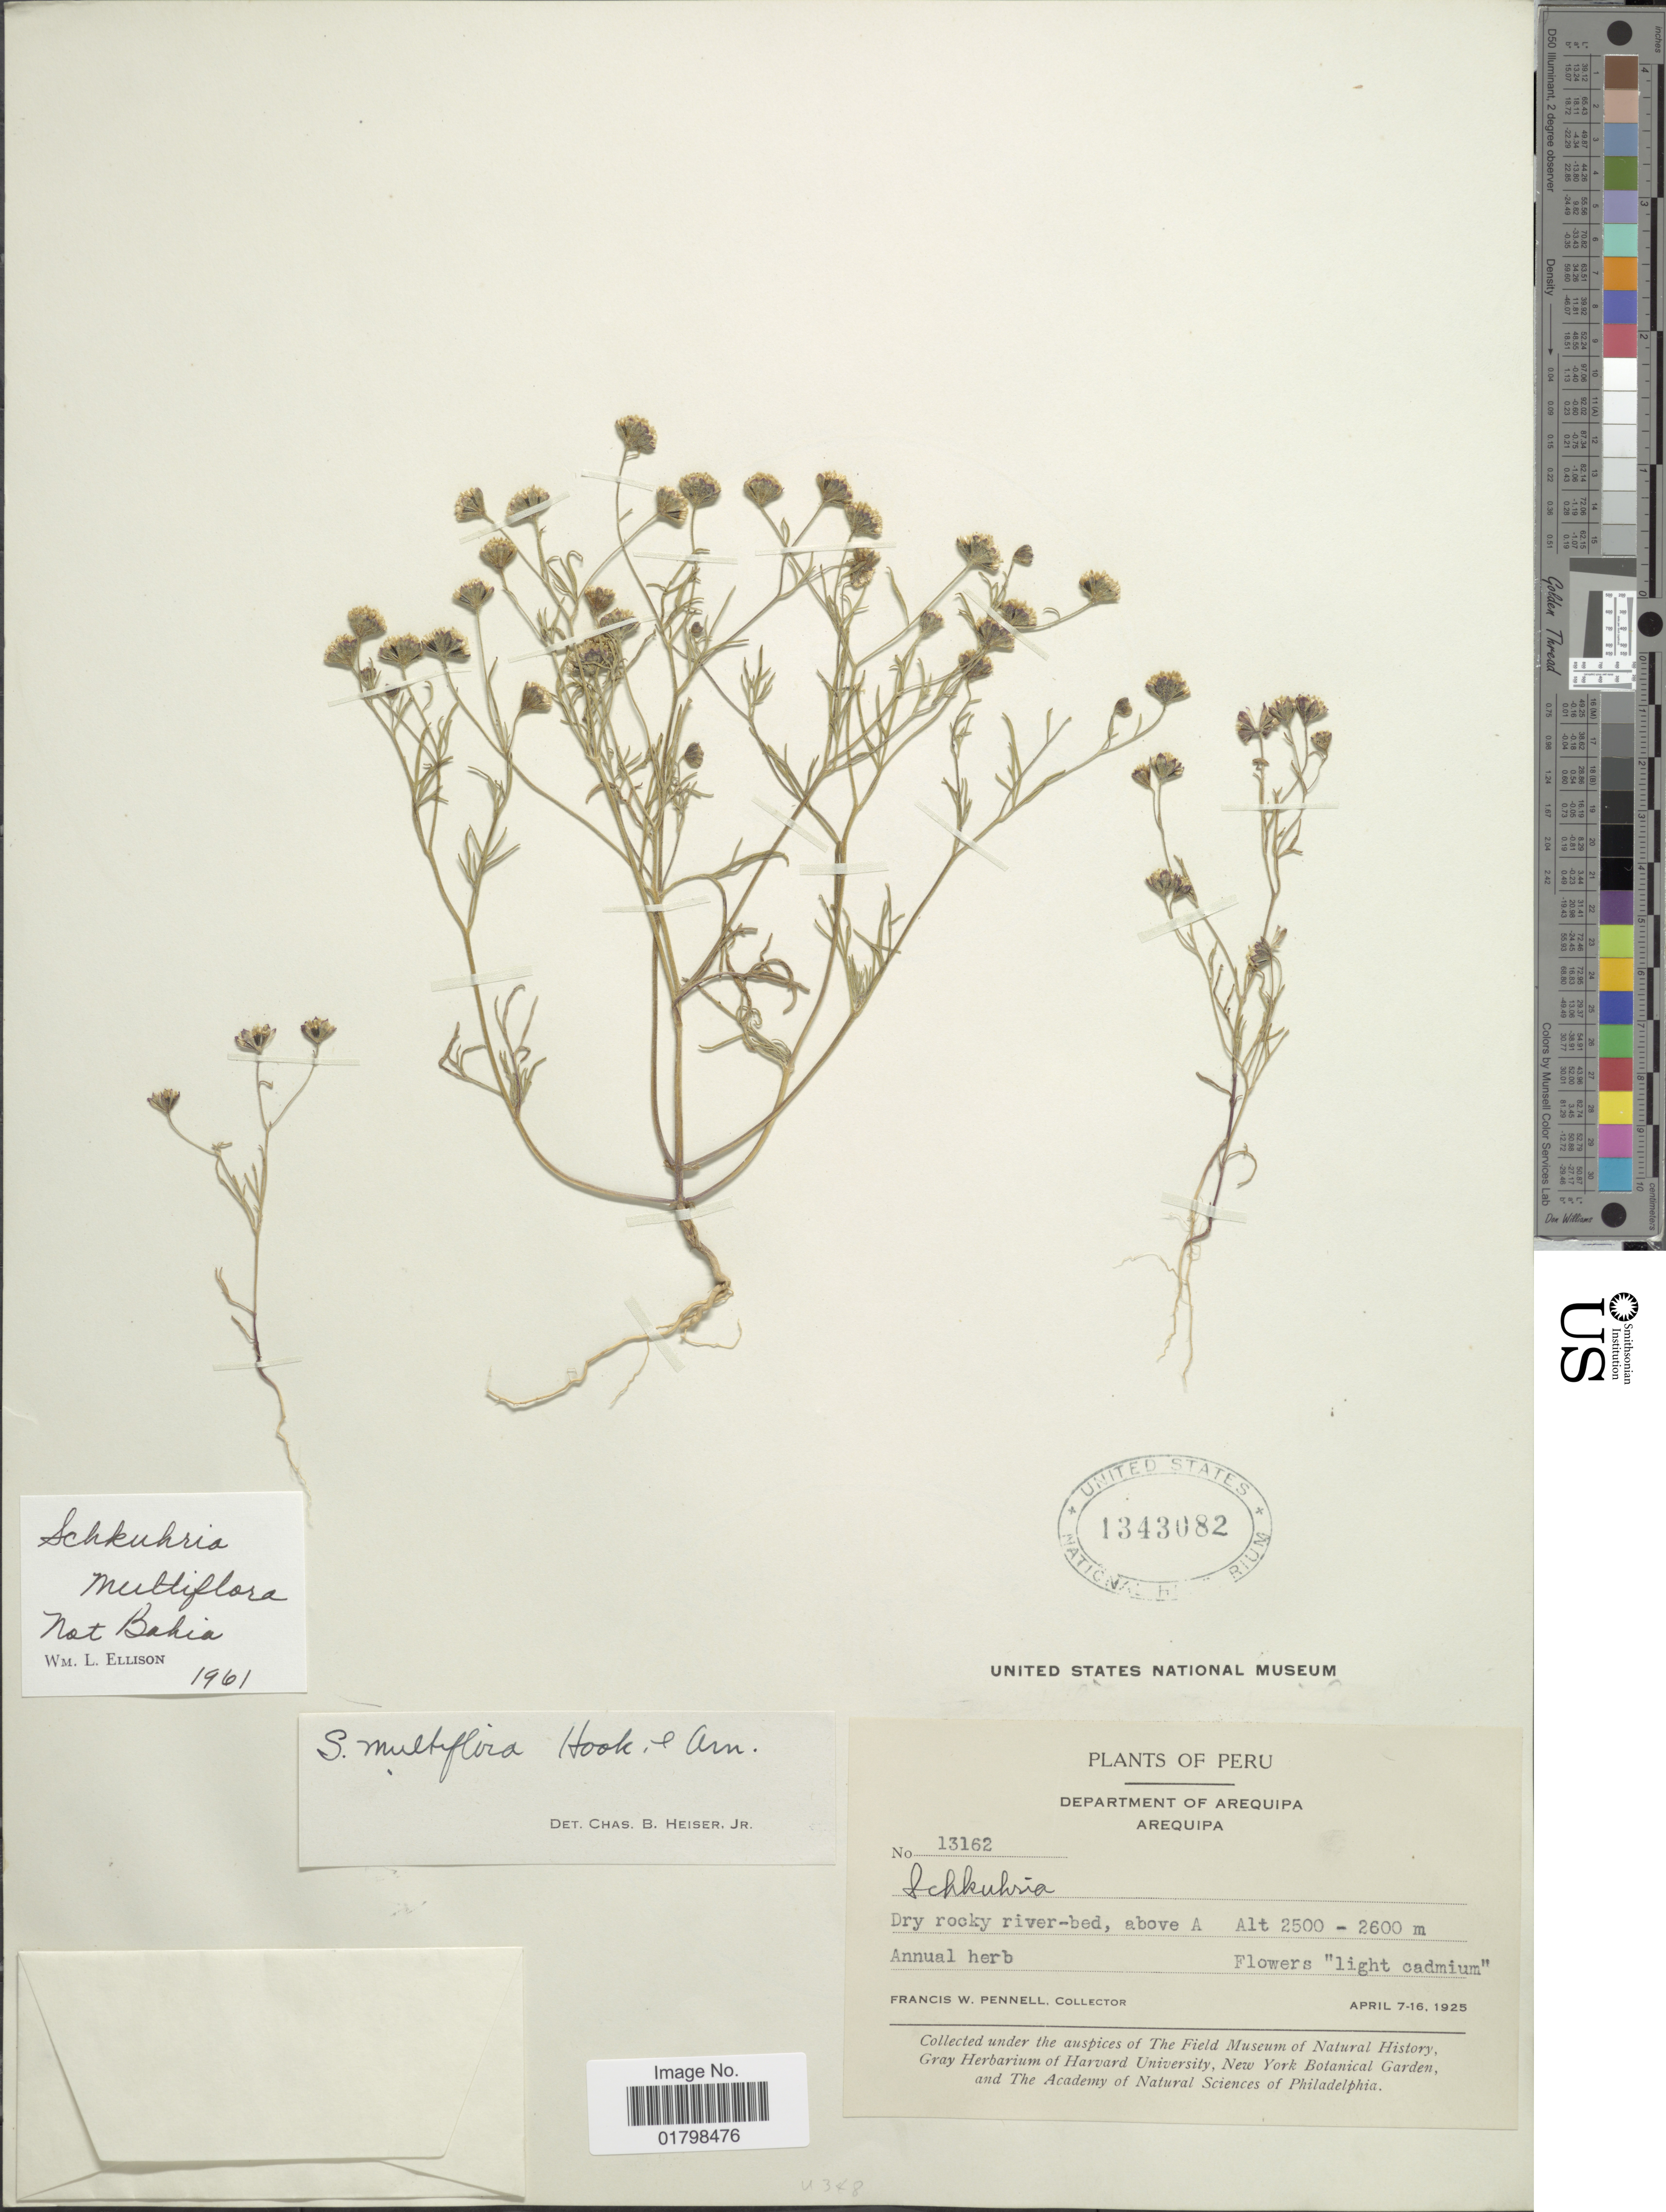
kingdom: Plantae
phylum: Tracheophyta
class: Magnoliopsida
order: Asterales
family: Asteraceae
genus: Schkuhria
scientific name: Schkuhria multiflora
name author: Hook. & Arn.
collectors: F. W. Pennell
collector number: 13162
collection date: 1925-04-07/1925-04-16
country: Peru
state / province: Arequipa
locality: Arequipa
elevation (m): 2500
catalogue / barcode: US 1343082